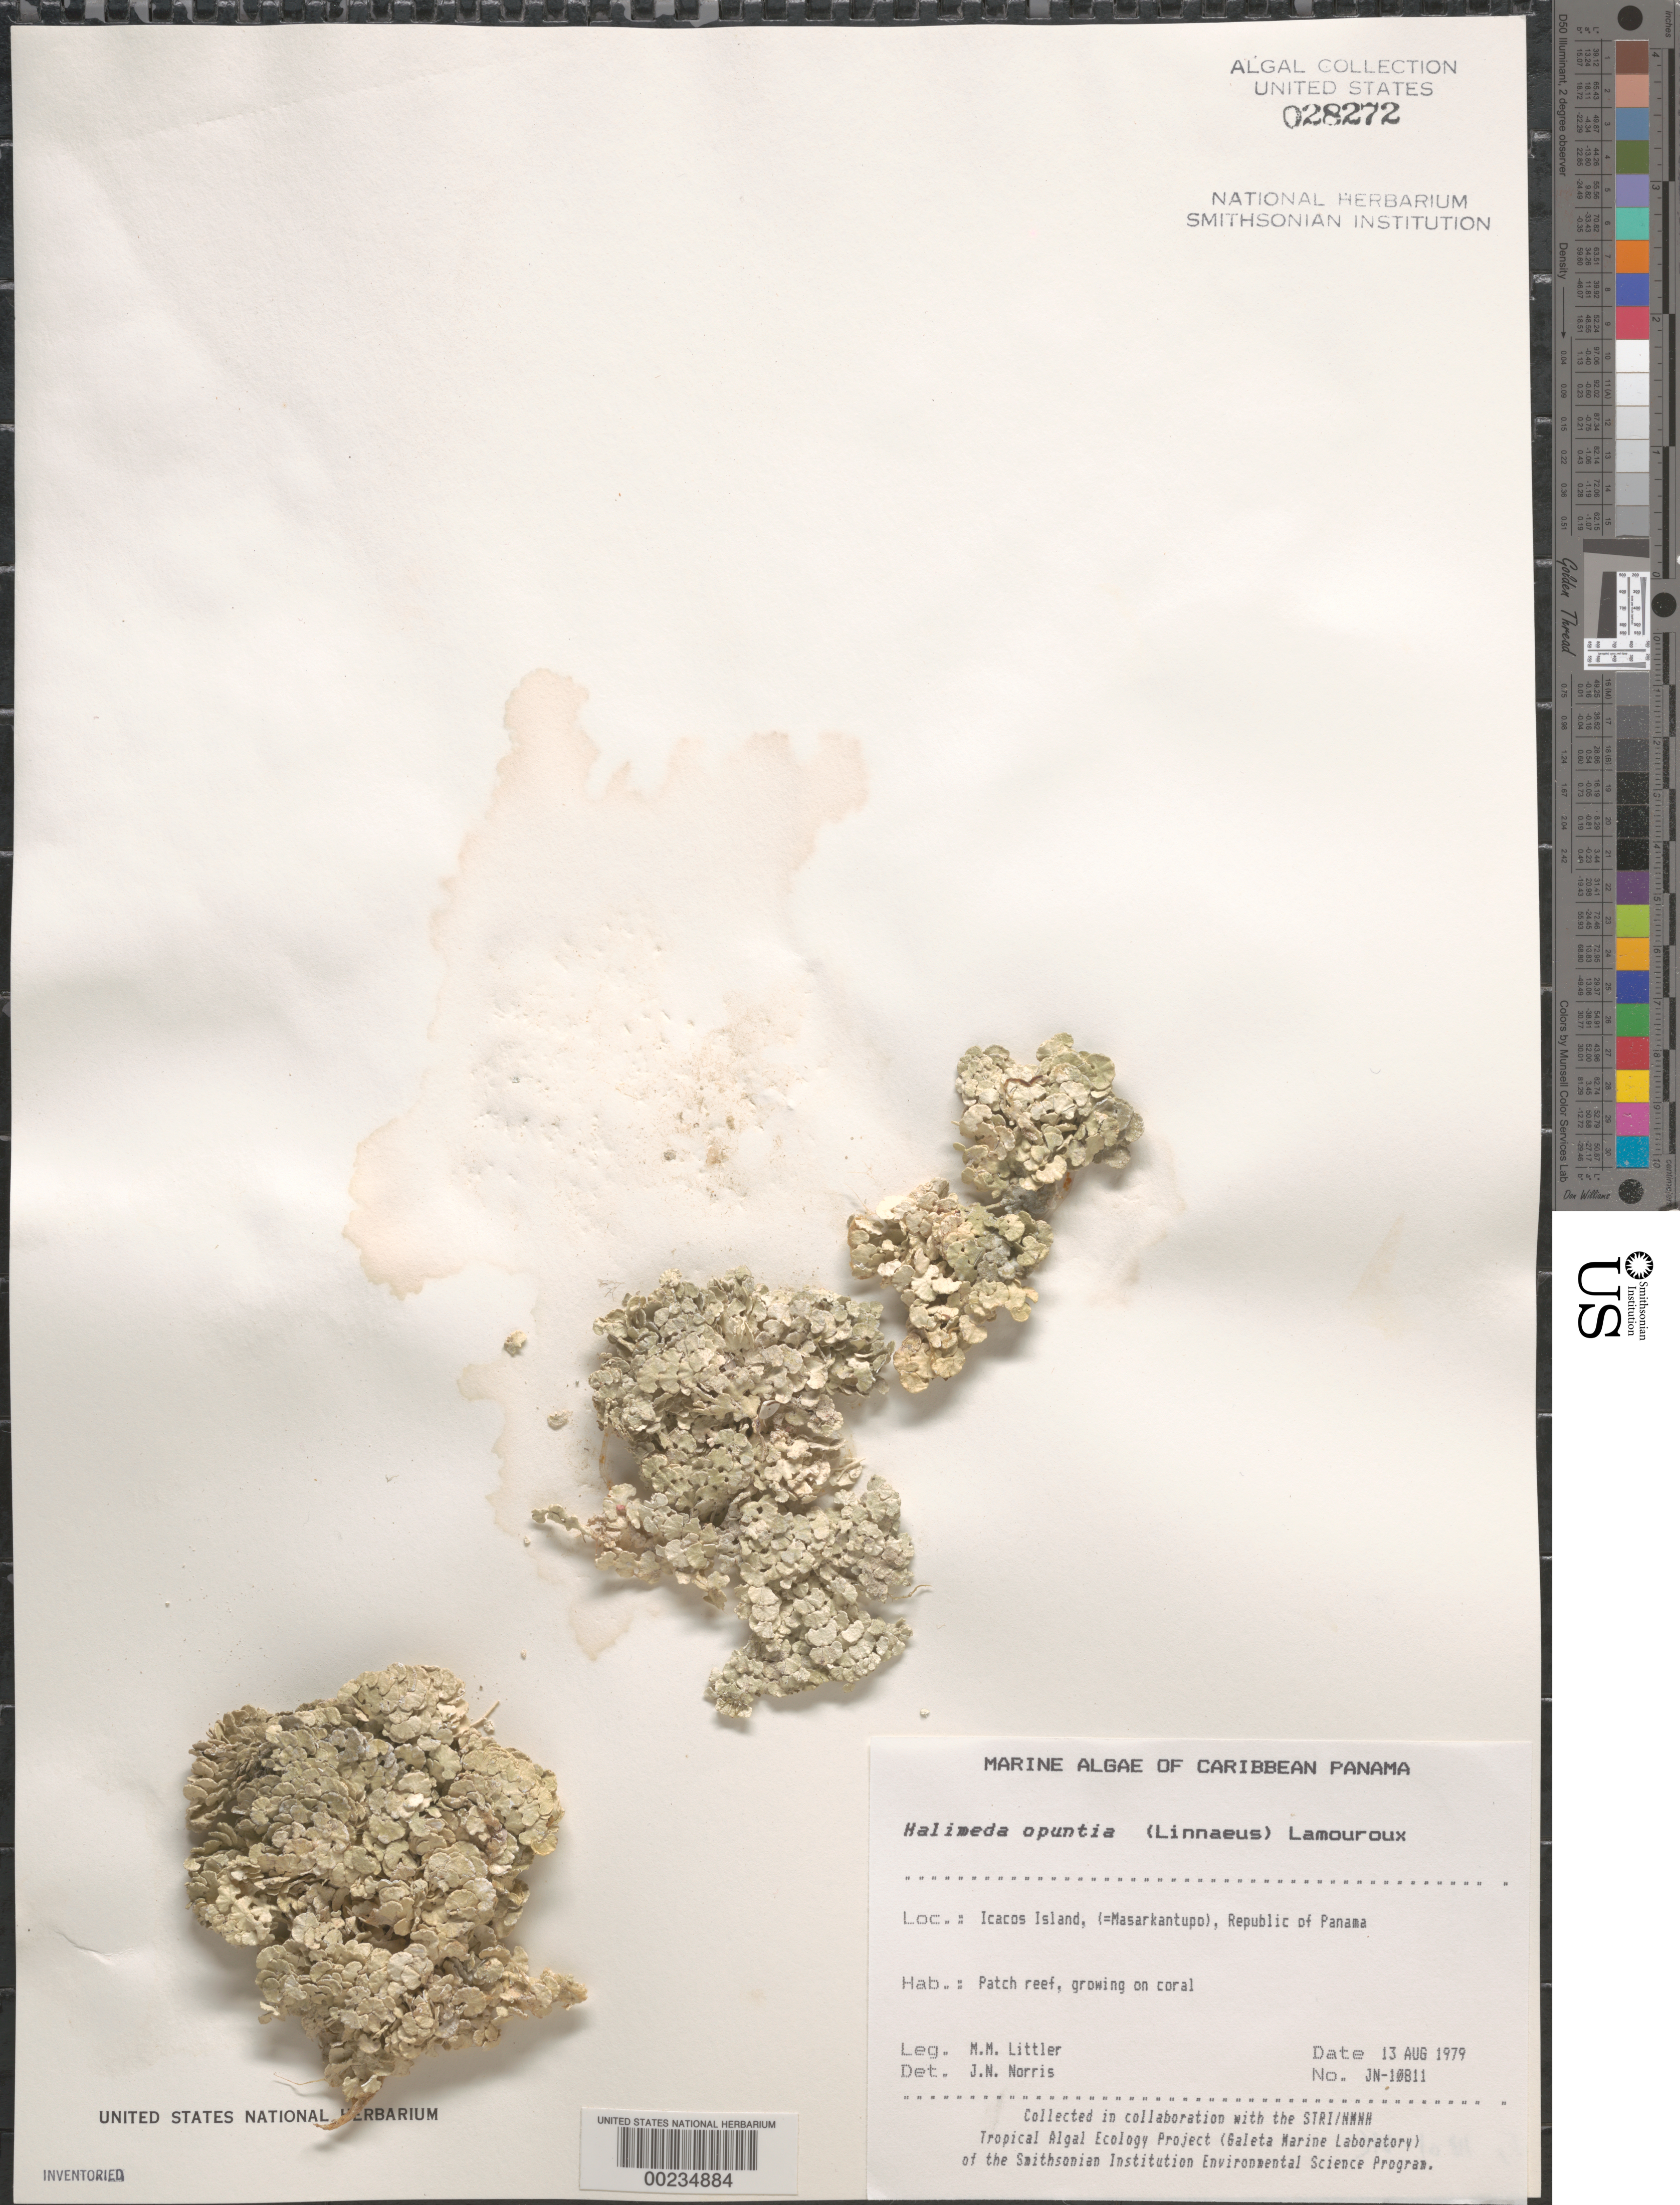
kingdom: Plantae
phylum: Chlorophyta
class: Ulvophyceae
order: Bryopsidales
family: Halimedaceae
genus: Halimeda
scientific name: Halimeda opuntia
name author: (L.) J.V.Lamouroux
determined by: Norris, James N.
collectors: M. M. Littler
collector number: JN10811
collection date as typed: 13 Aug 1979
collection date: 1979-08-13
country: Panama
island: Icacos Cay (Masarkantupo)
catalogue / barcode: US 28272